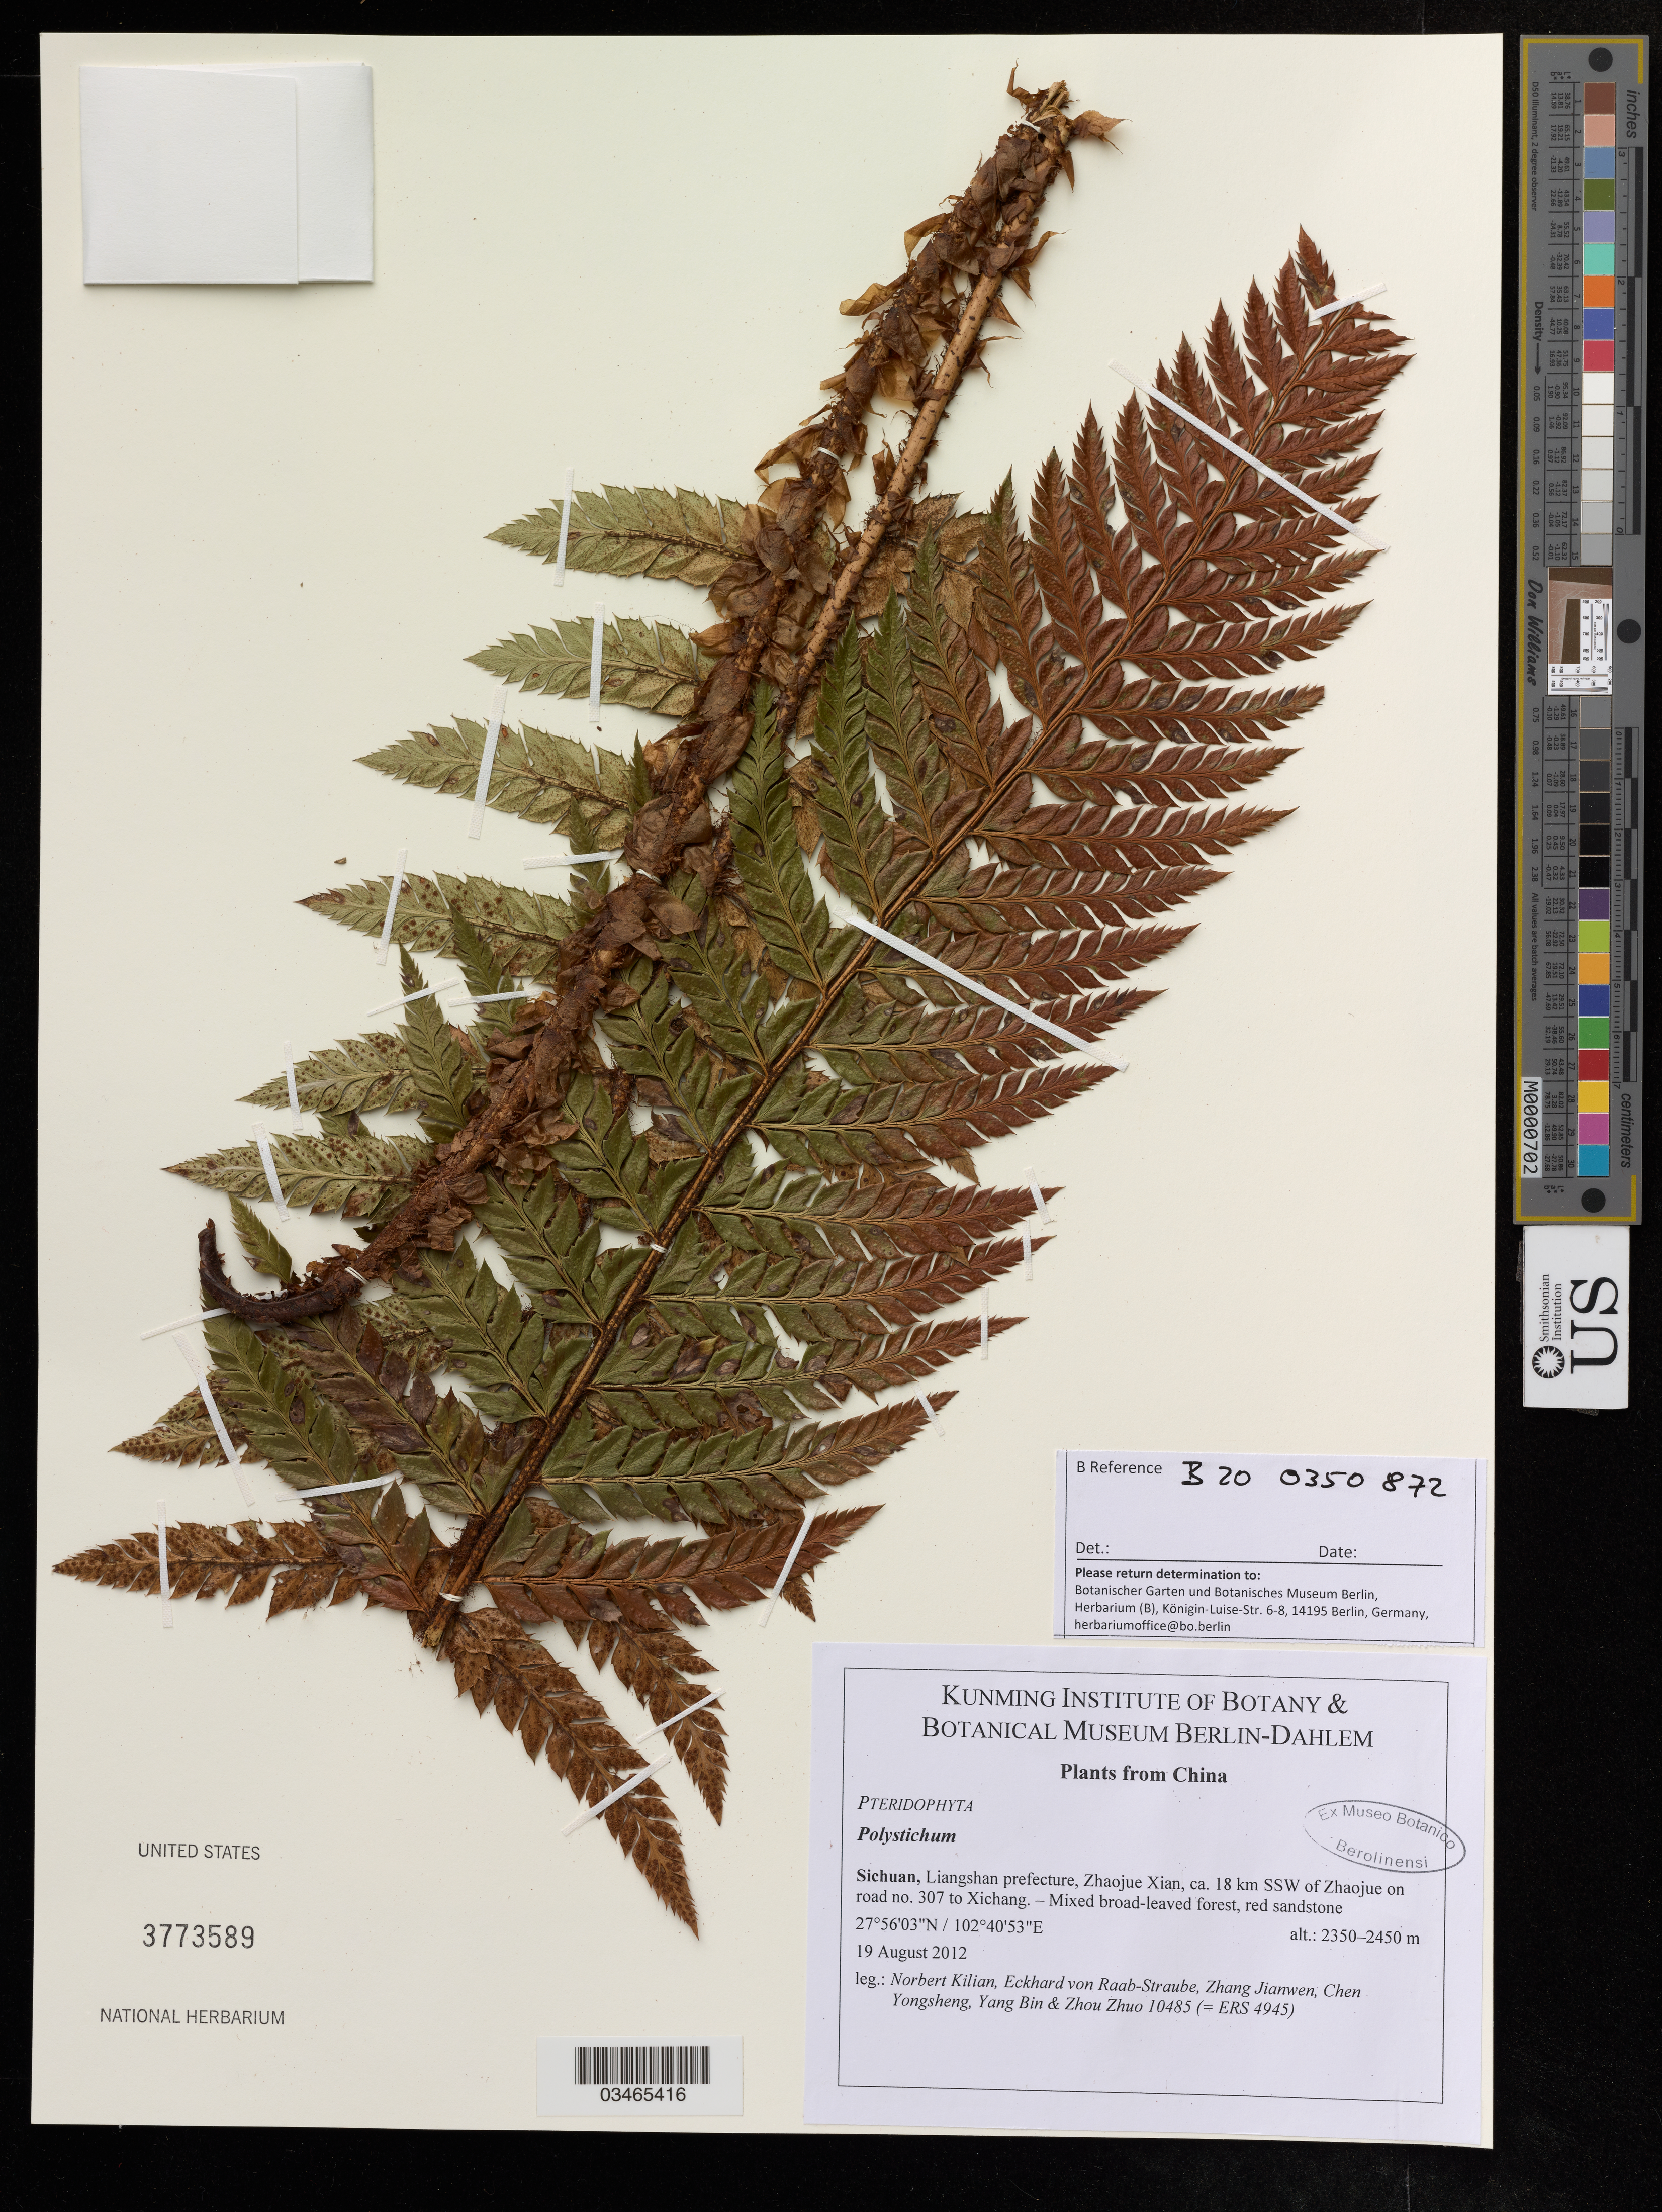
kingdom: Plantae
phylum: Tracheophyta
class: Polypodiopsida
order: Polypodiales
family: Dryopteridaceae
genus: Polystichum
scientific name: Polystichum sp.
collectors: N. Kilian & E. Raab-Straube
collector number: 10485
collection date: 2012-08-19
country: China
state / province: Sichuan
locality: Liangshan prefecture, Zhaojue Xian, ca. 18 km SSW of Zhaojue on road no. 307 to Xichang.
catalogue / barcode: US 3773589